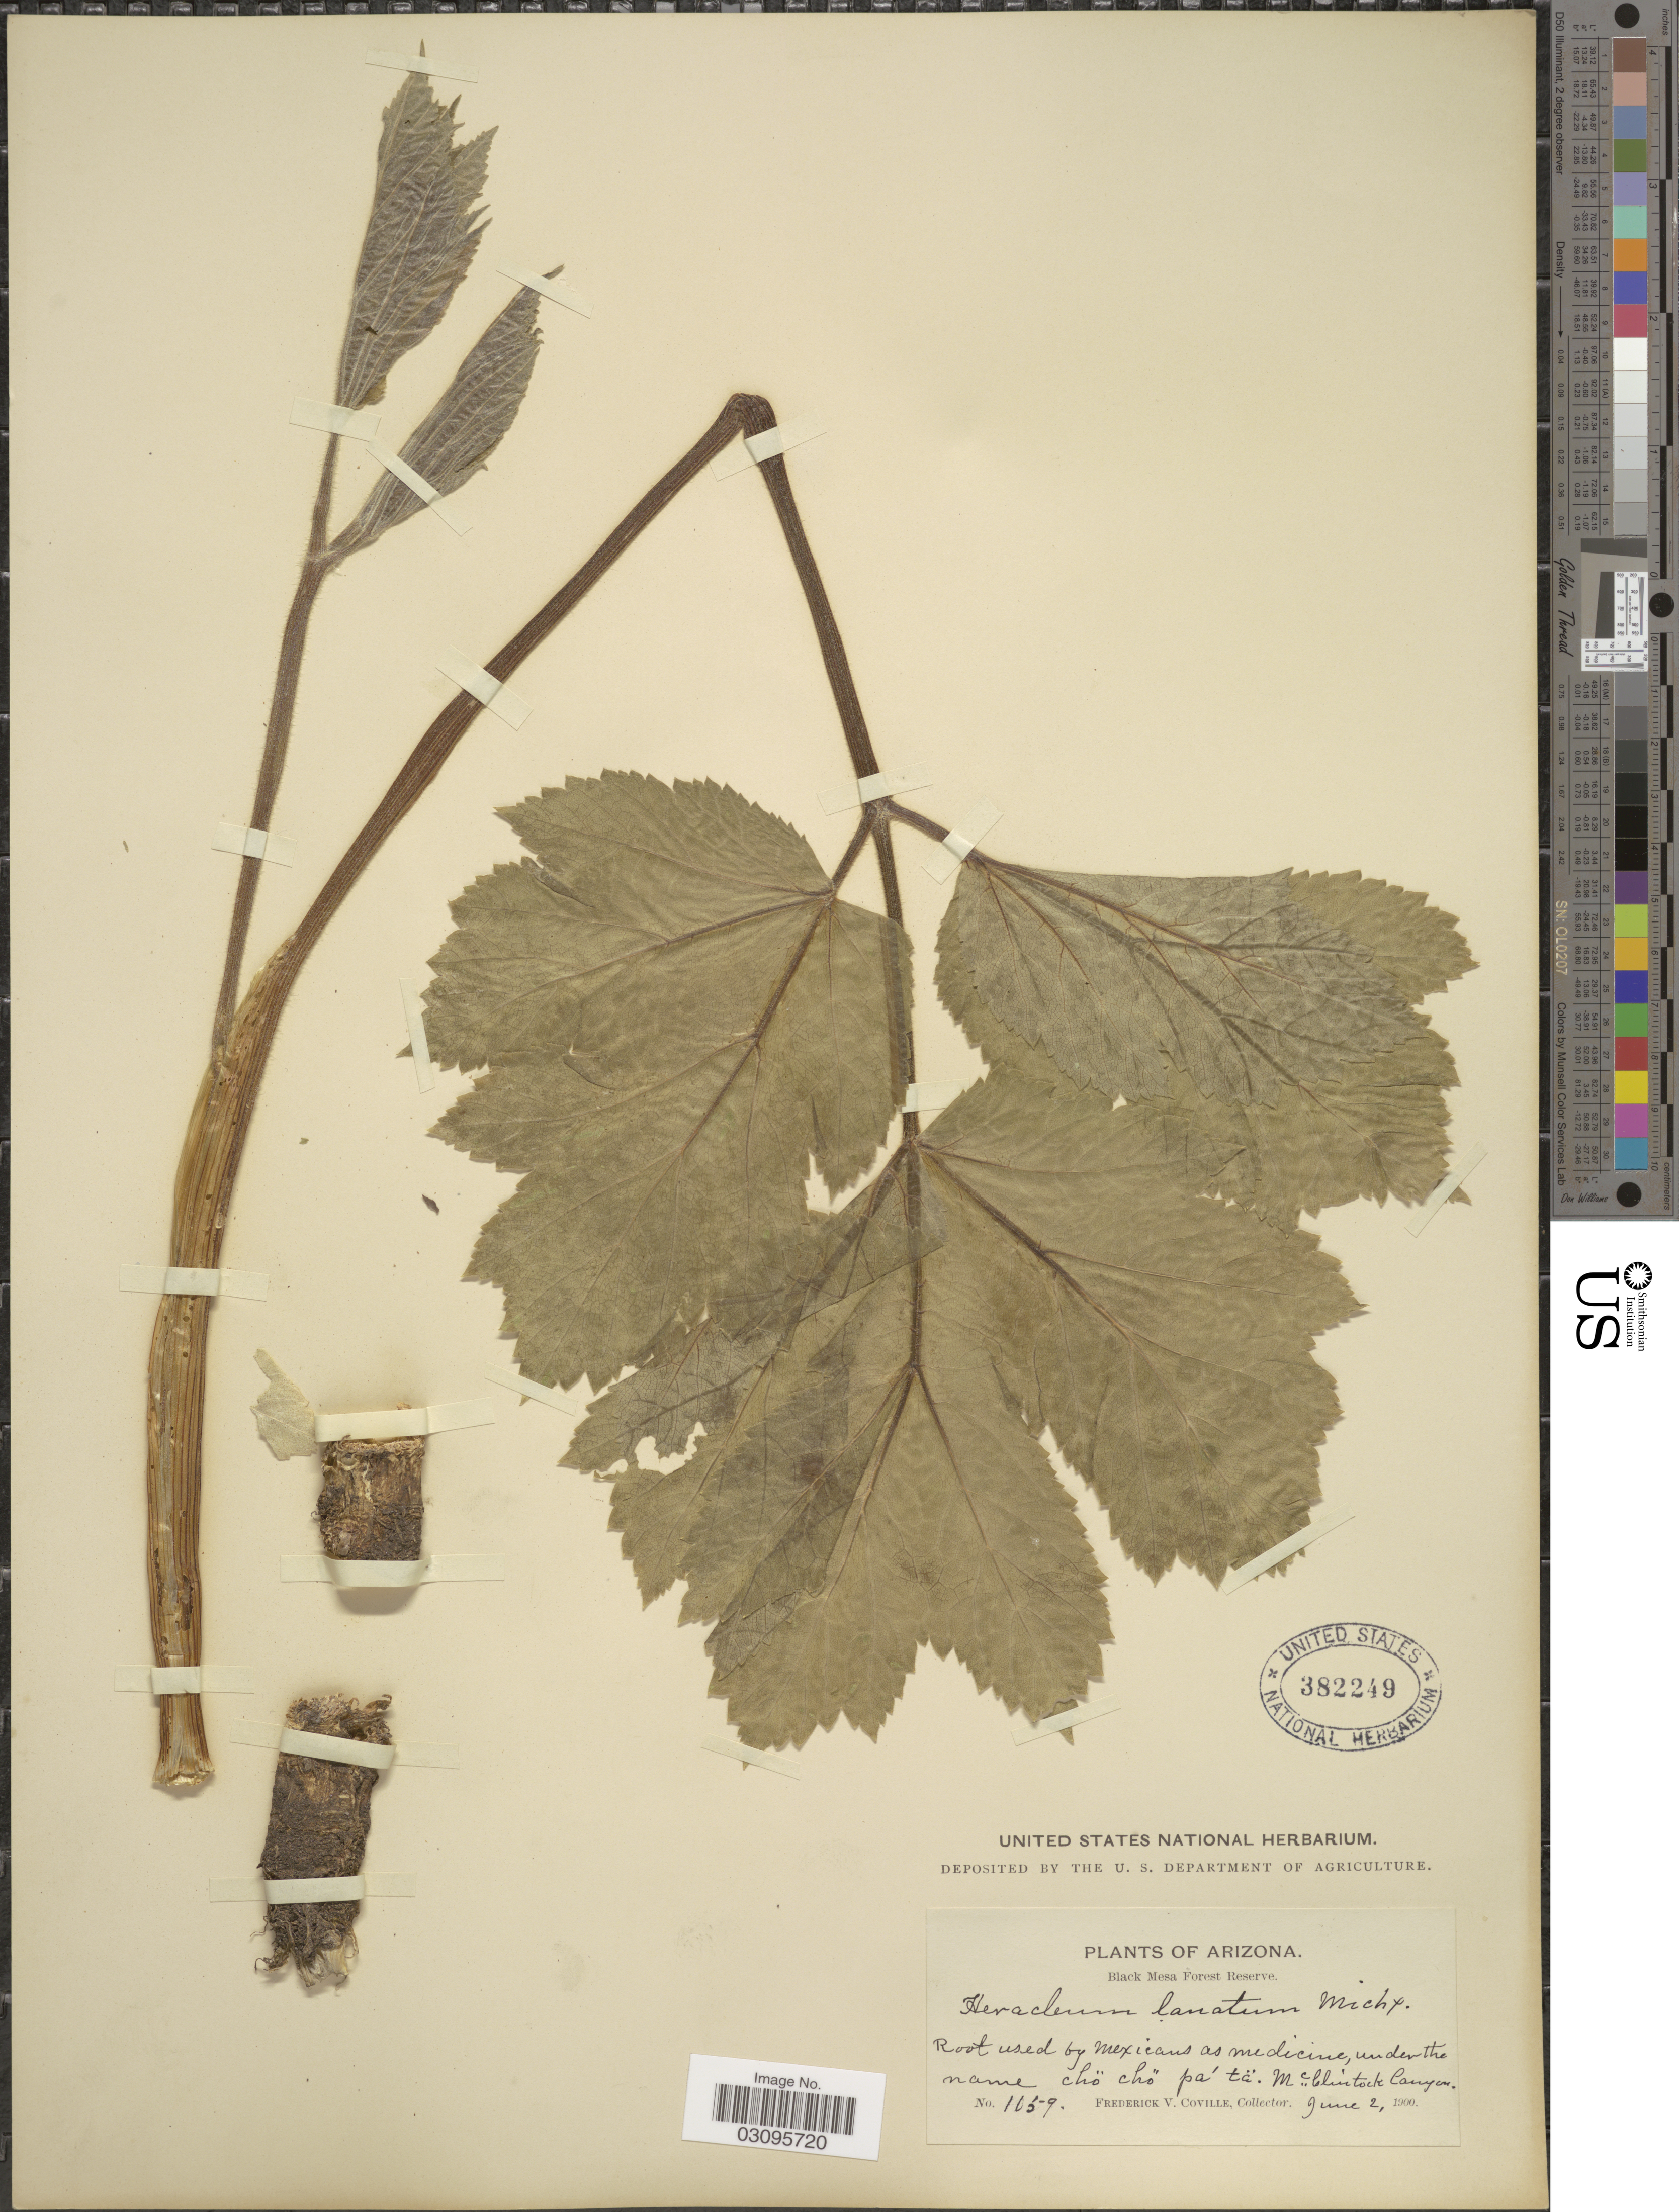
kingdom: Plantae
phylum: Tracheophyta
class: Magnoliopsida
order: Apiales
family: Apiaceae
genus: Heracleum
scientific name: Heracleum lanatum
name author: Michx.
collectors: F. V. Coville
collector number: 1059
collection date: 1900-06-02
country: United States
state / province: Arizona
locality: Black Mesa Forest Reserve. McClintock Canyon.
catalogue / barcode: US 382249